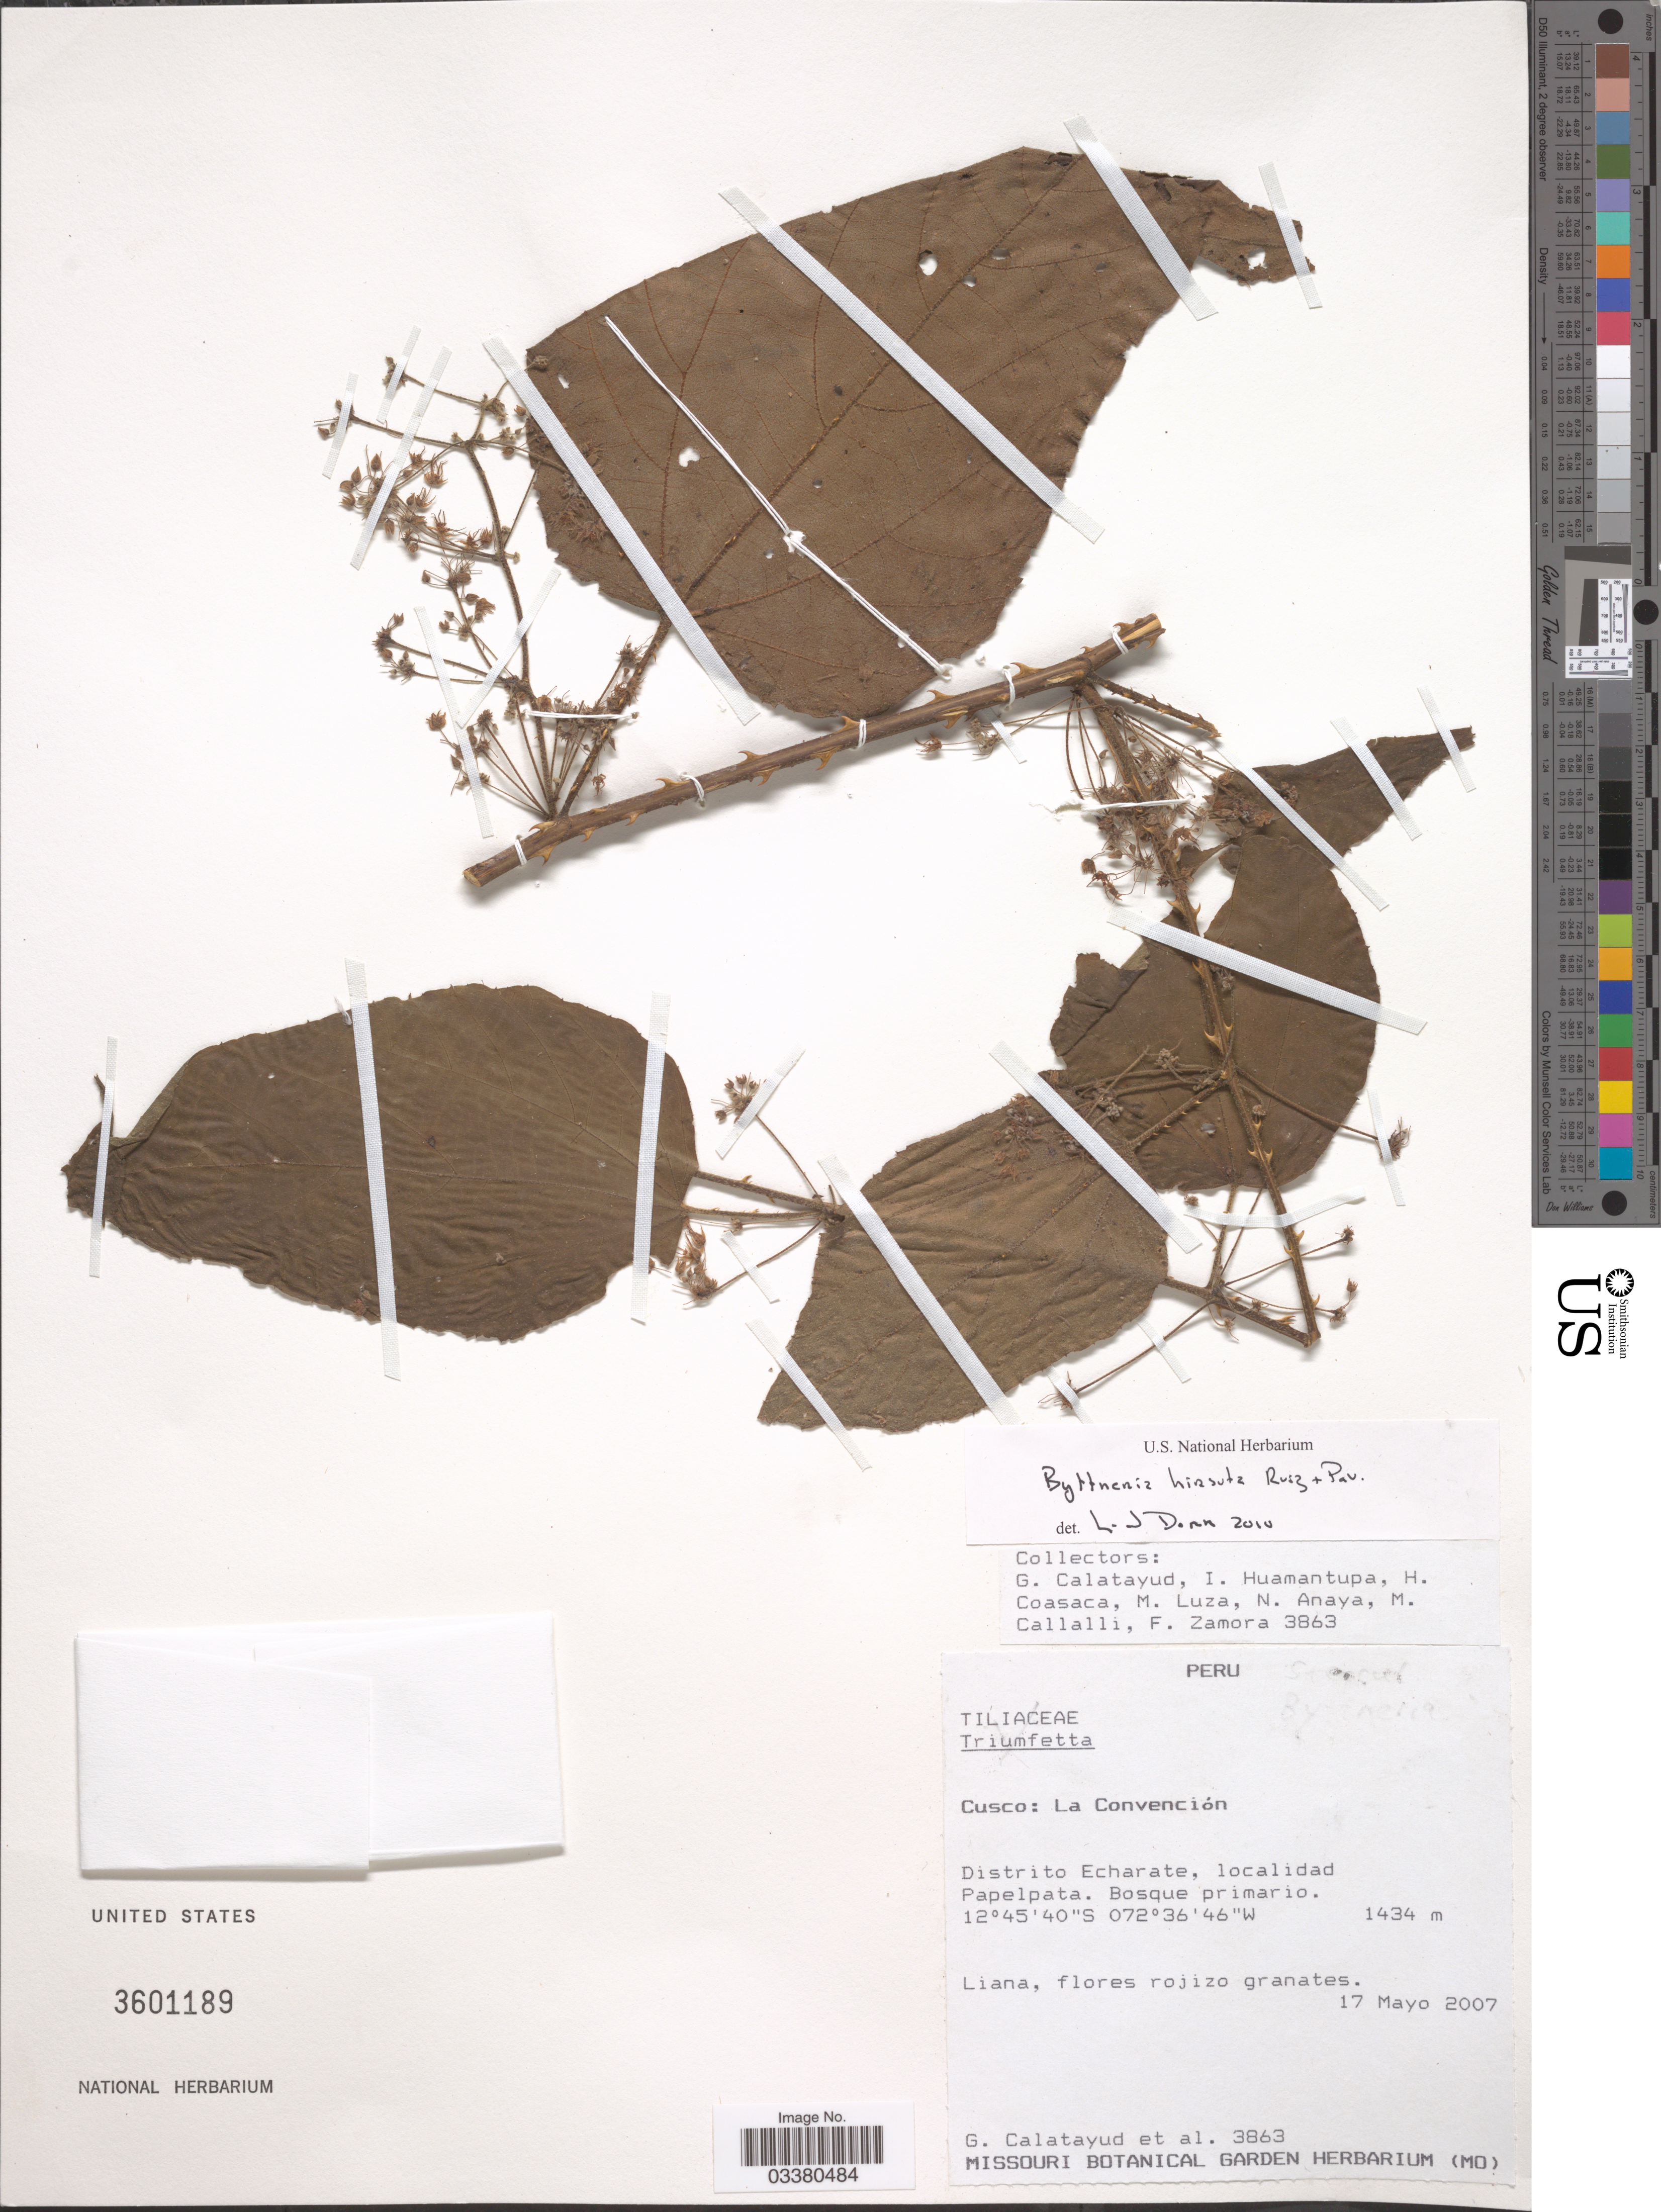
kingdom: Plantae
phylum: Tracheophyta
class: Magnoliopsida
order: Malvales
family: Malvaceae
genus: Byttneria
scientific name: Byttneria hirsuta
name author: Ruiz & Pav.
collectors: G. Calatayud, I. Huamantupa, H. Coasaca, M. Luza & et al.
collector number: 3863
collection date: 2007-05-17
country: Peru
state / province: Cusco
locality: La Convención. Distrito Echarate, Papelpata.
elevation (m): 1434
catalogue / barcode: US 3601189